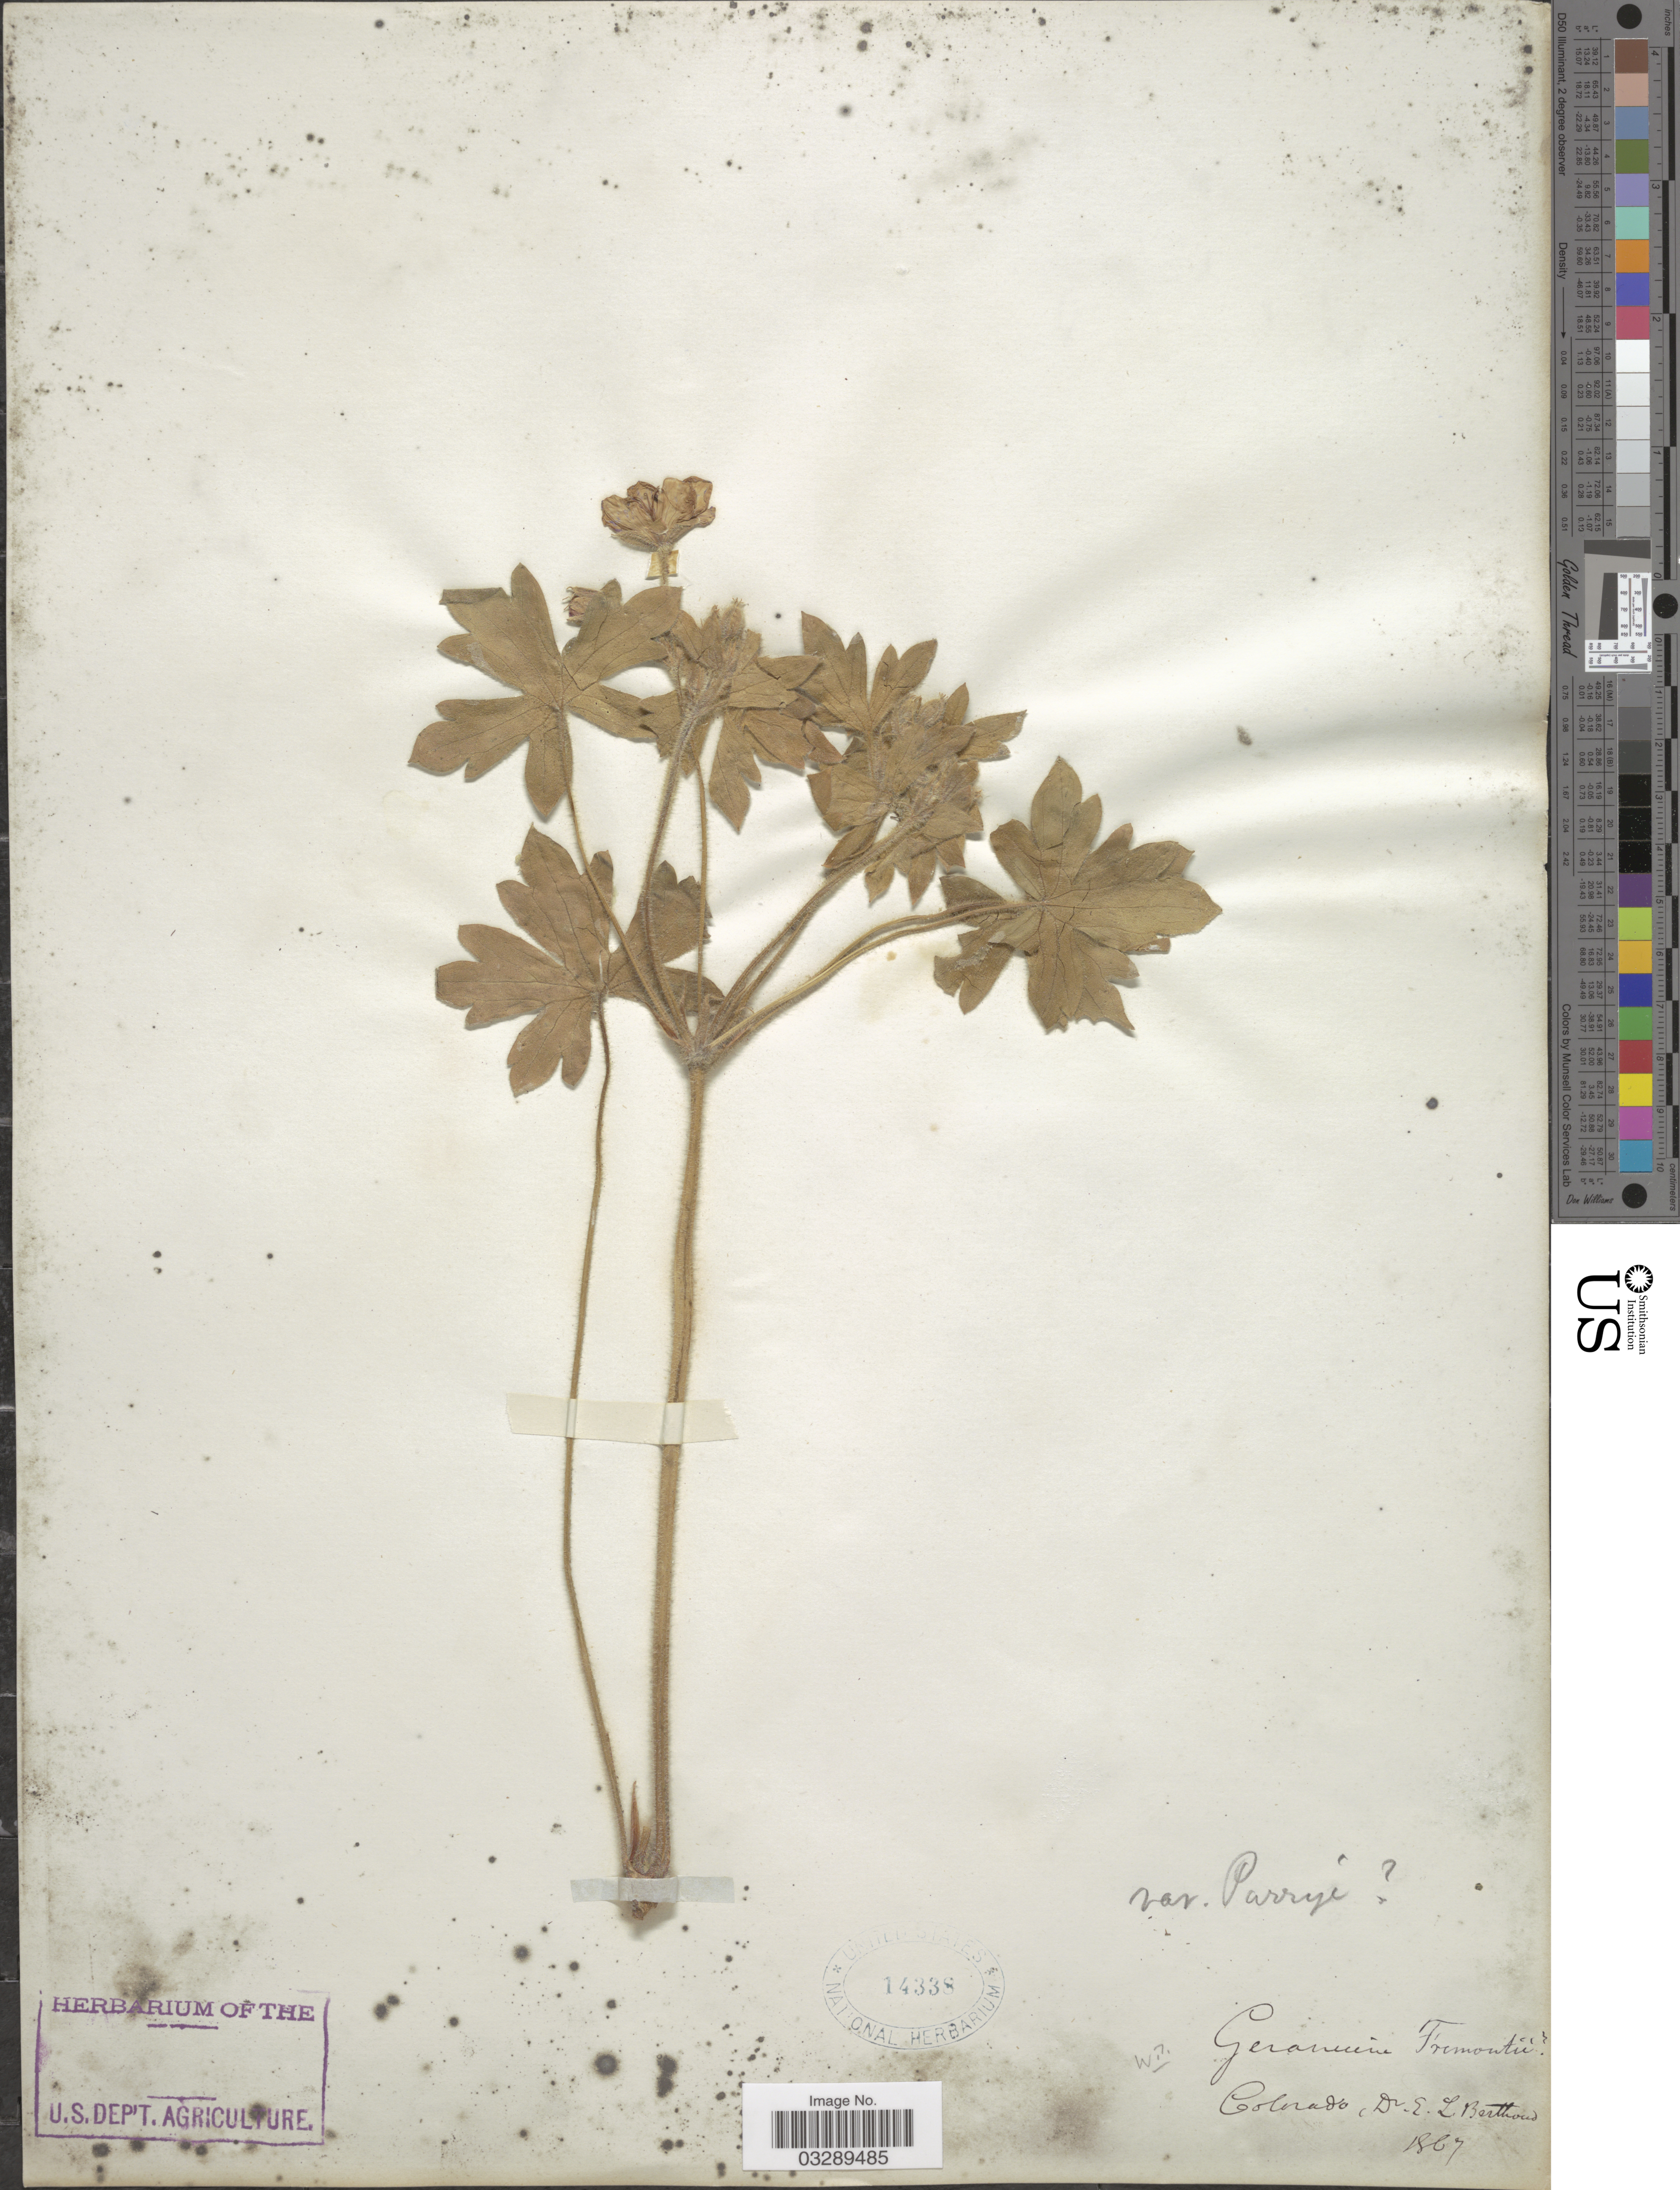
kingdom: Plantae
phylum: Tracheophyta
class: Magnoliopsida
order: Geraniales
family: Geraniaceae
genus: Geranium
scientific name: Geranium sp.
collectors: E. Berthoud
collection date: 1867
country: United States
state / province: Colorado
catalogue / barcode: US 14338